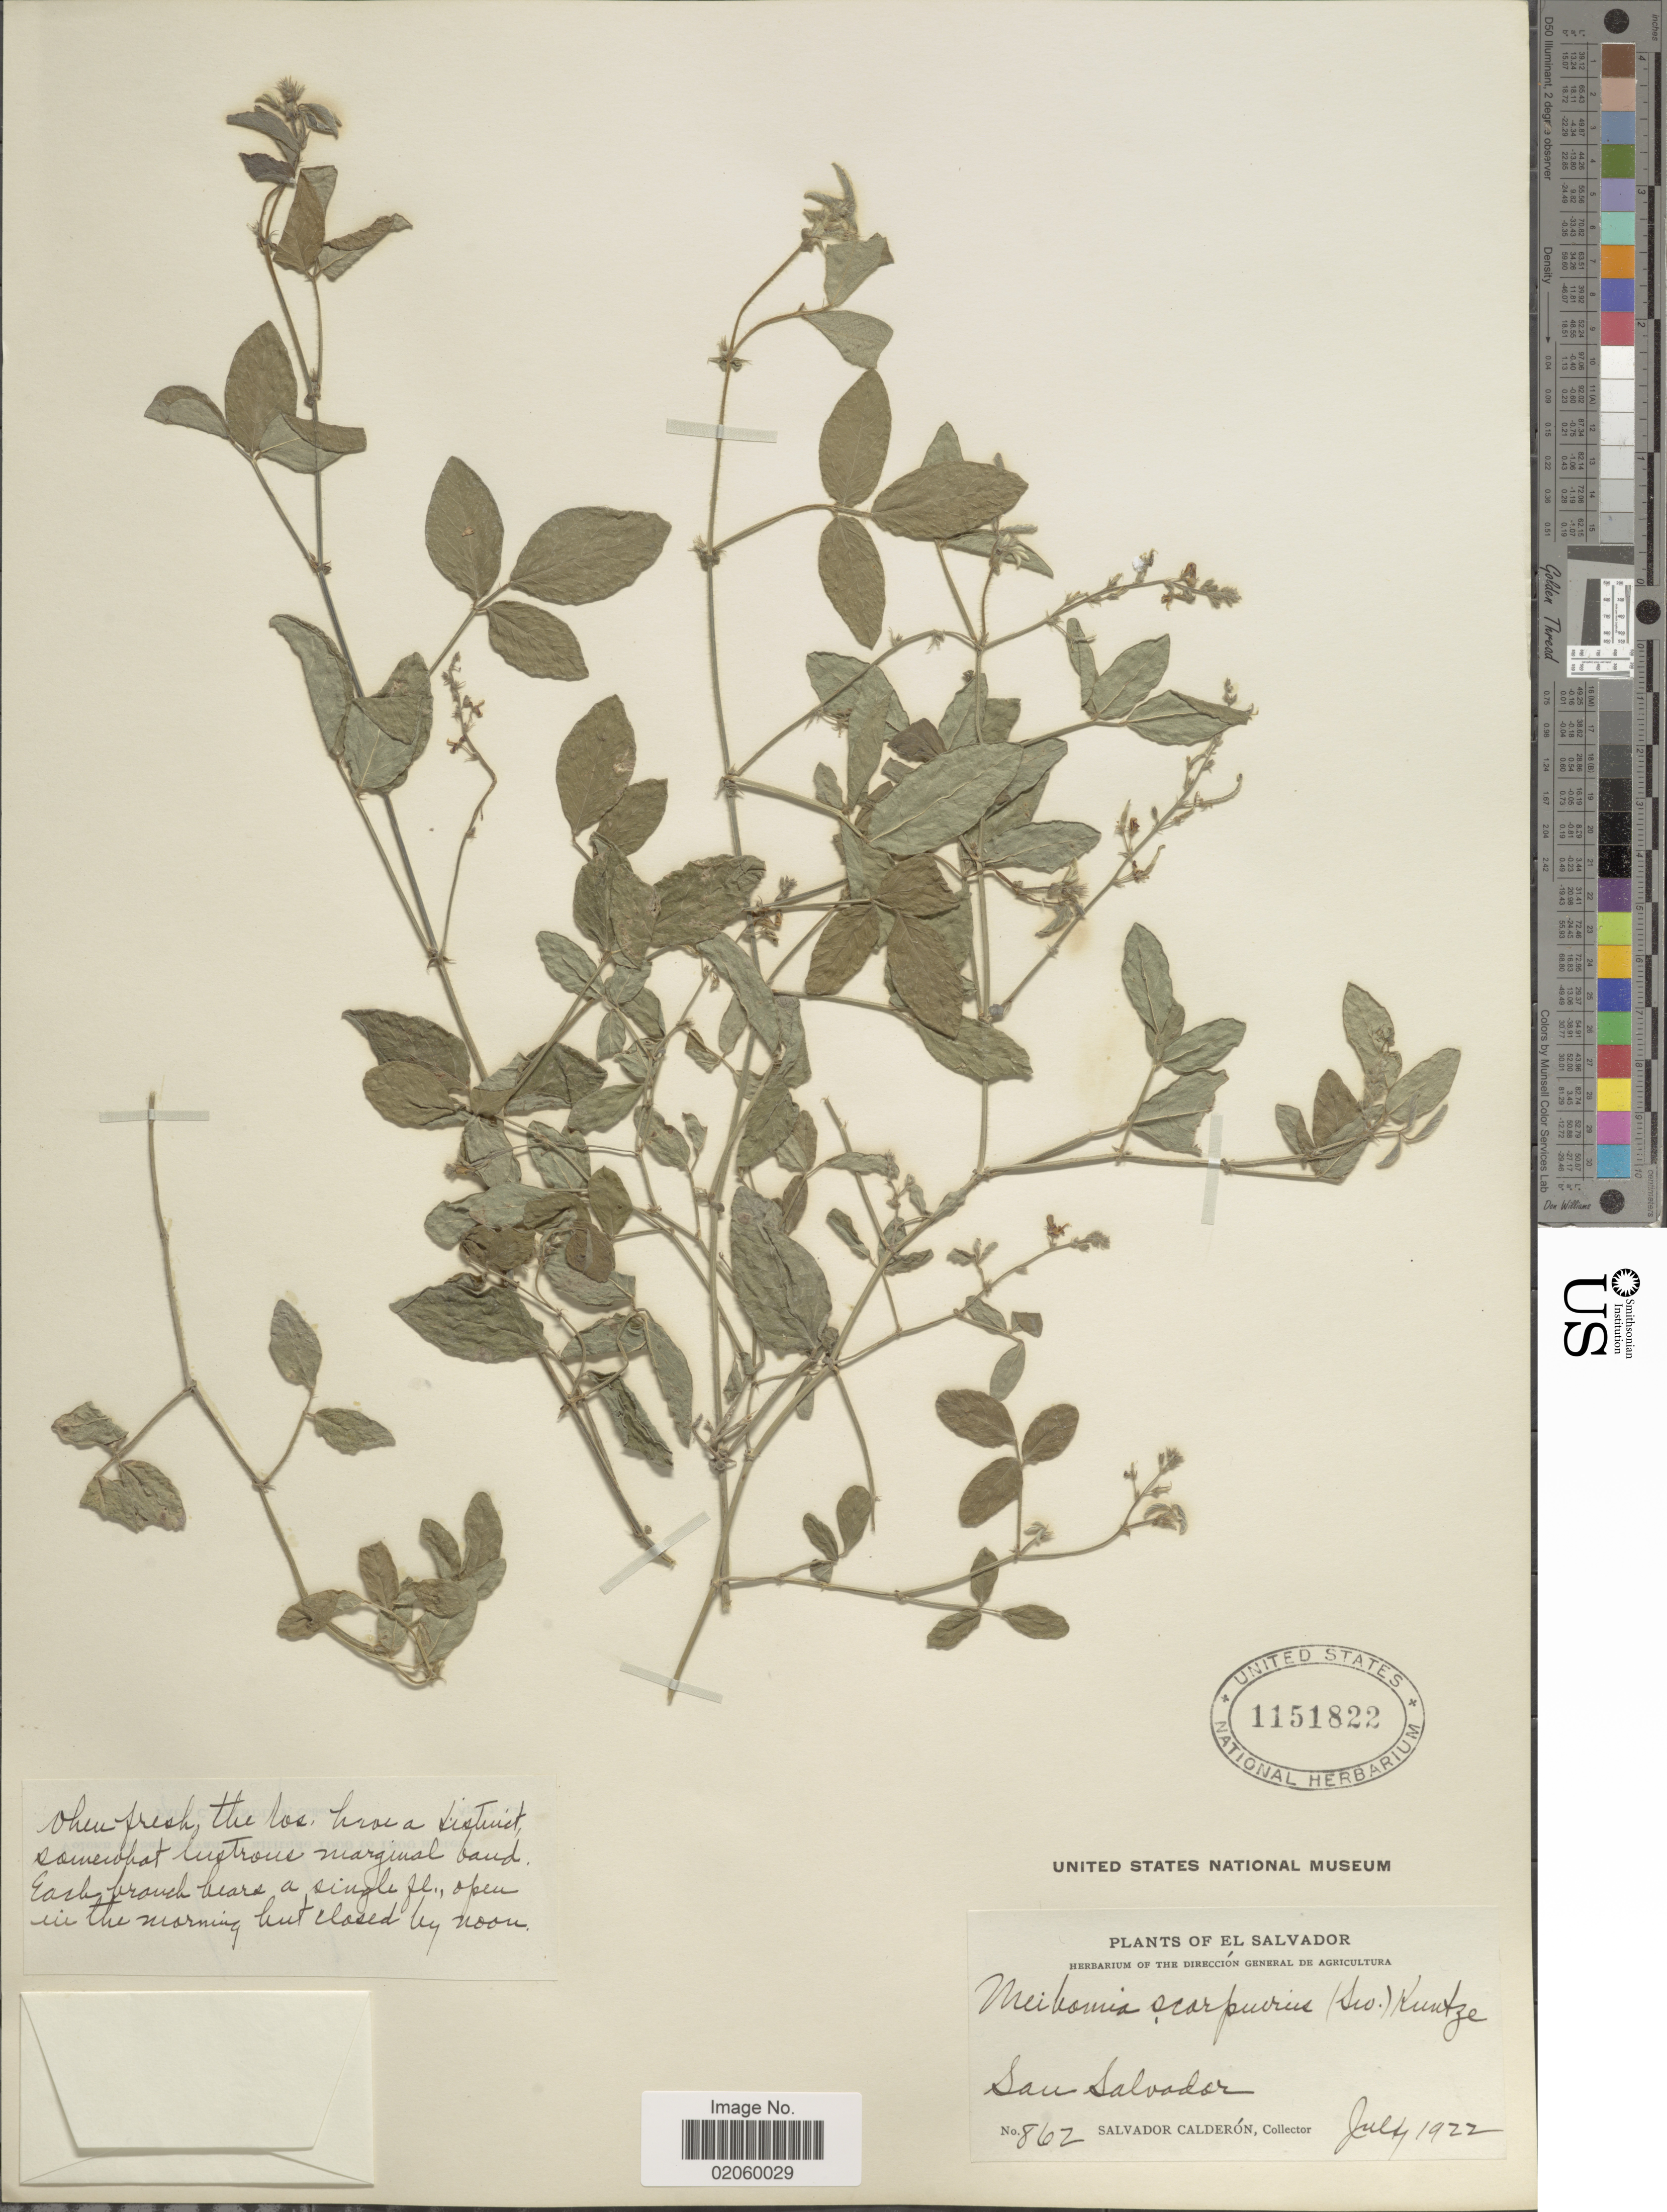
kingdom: Plantae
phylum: Tracheophyta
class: Magnoliopsida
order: Fabales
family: Fabaceae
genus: Desmodium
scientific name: Desmodium scorpiurus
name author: (Sw.) Desv. ex DC.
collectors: S. Calderón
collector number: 862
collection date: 1922-07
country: El Salvador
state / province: San Salvador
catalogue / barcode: US 1151822